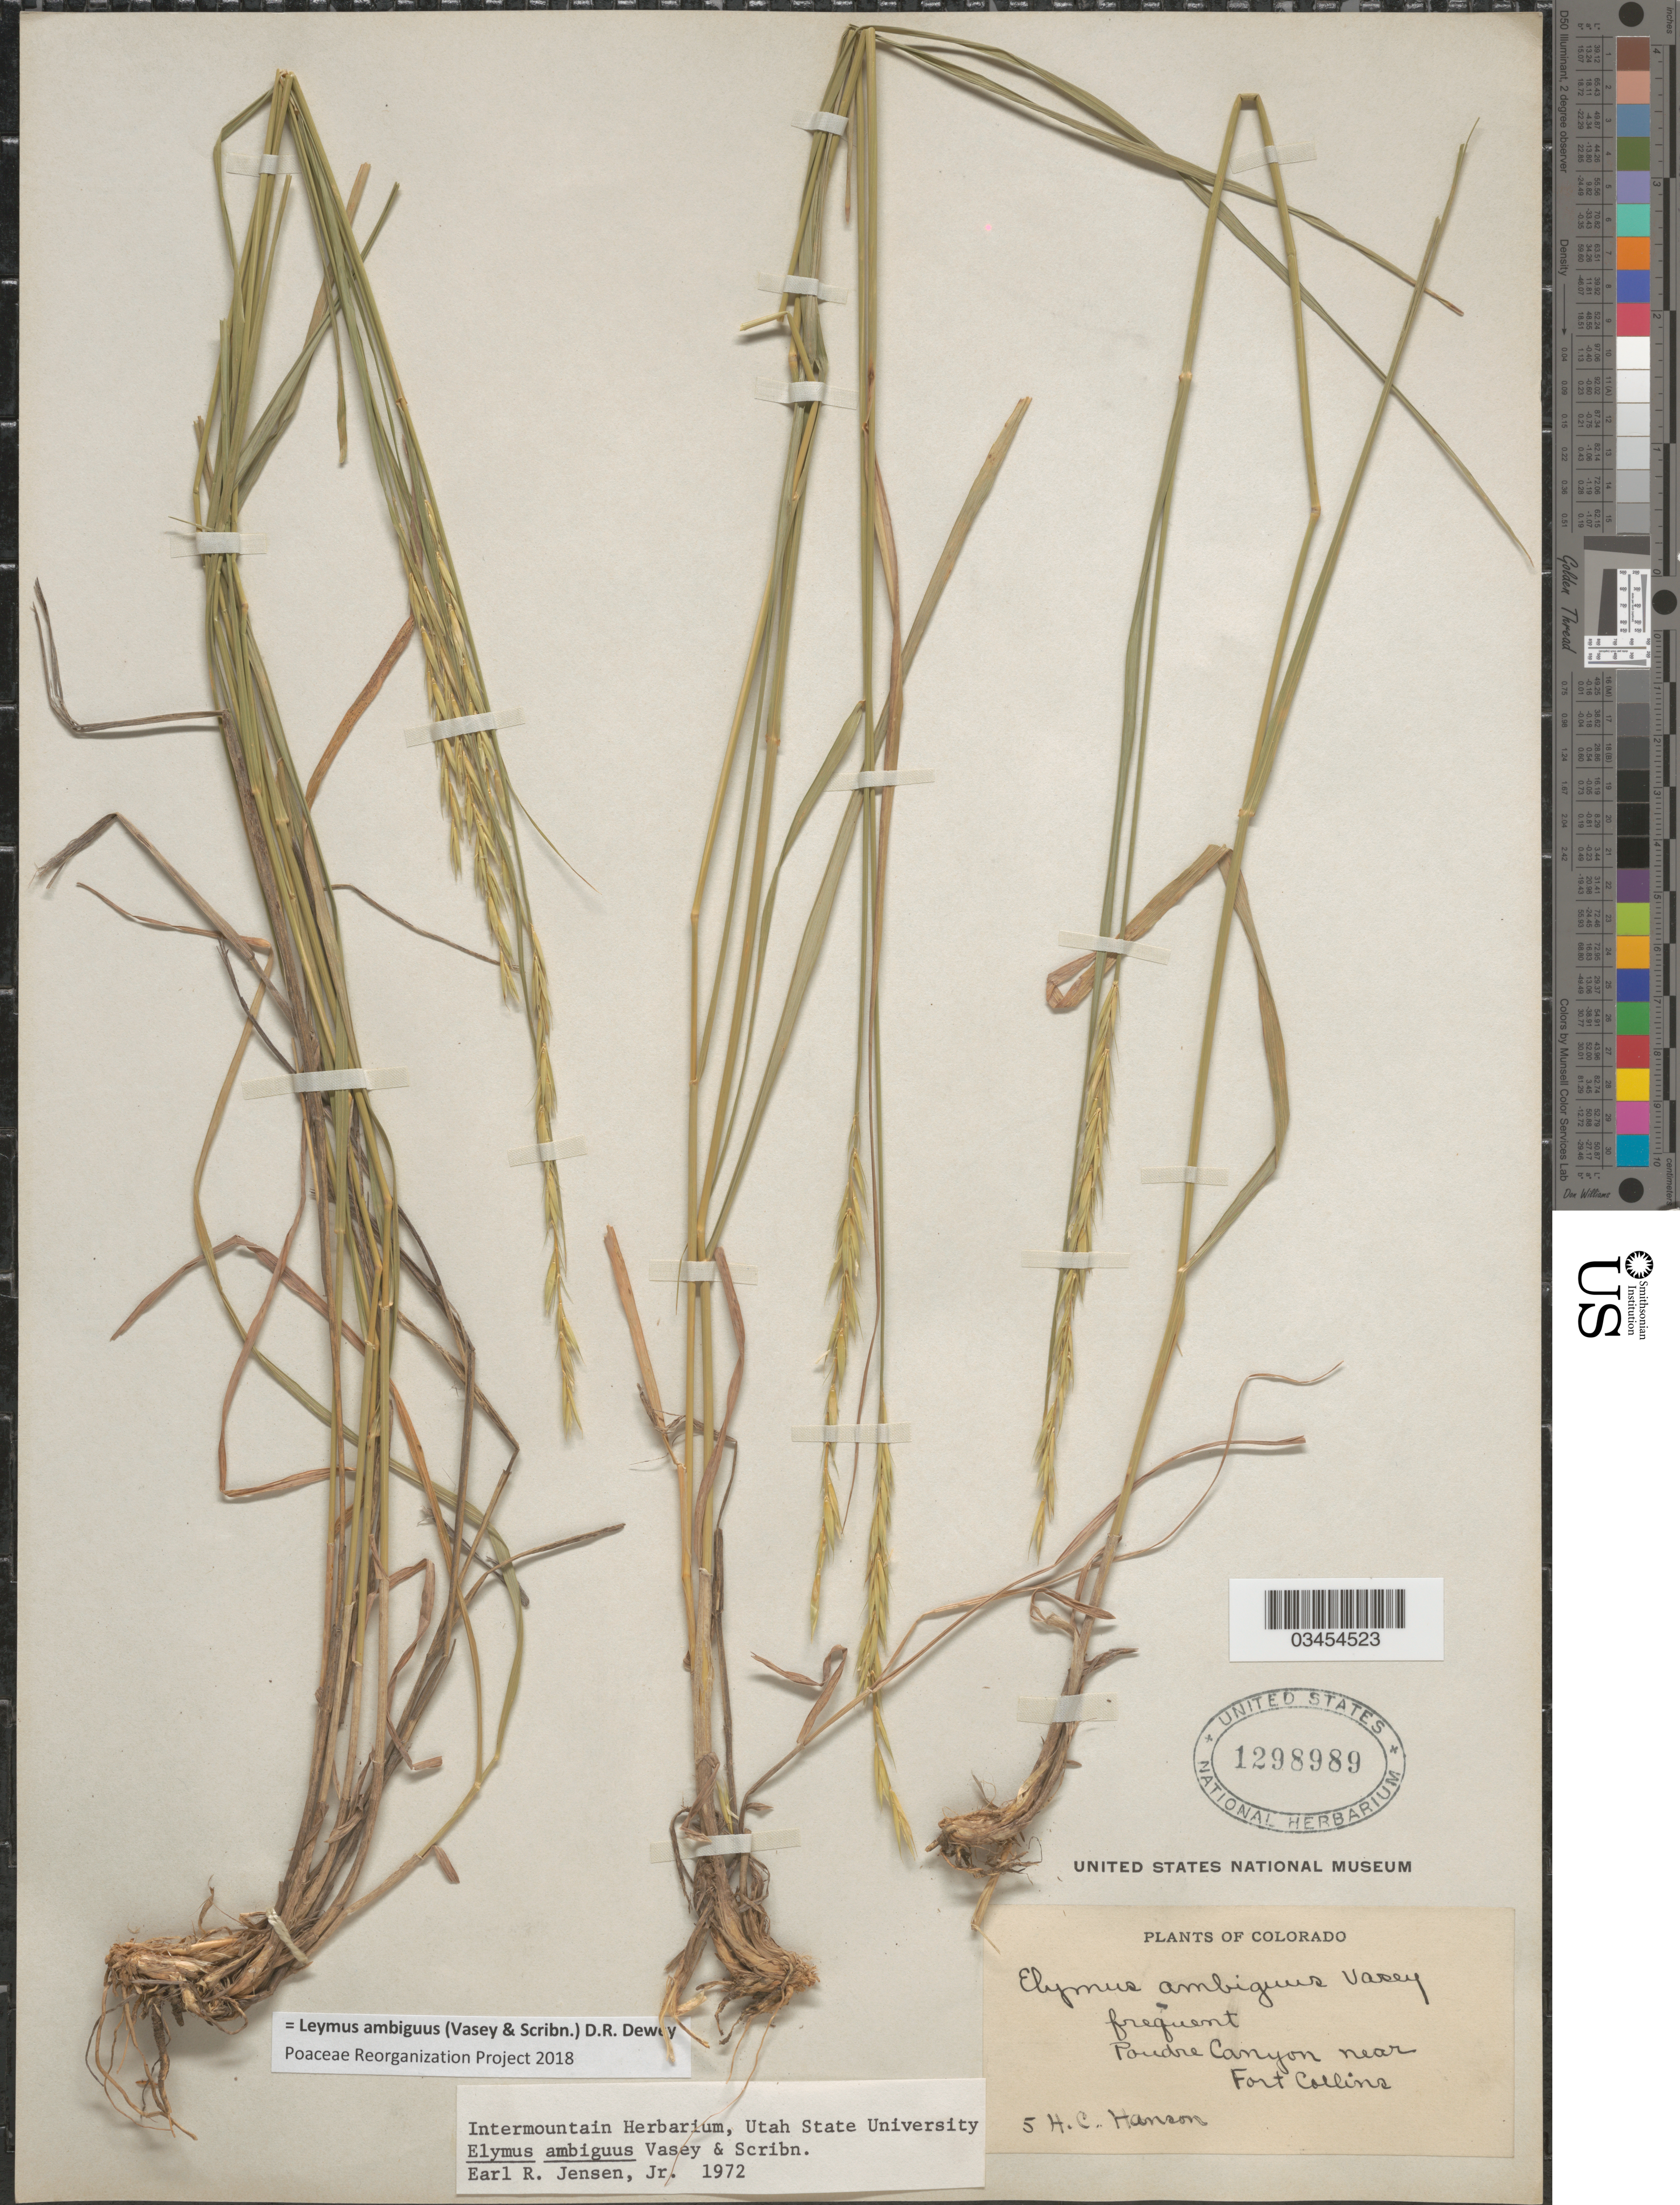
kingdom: Plantae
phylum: Tracheophyta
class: Liliopsida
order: Poales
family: Poaceae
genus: Leymus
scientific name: Leymus ambiguus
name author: (Vasey & Scribn.) Dewey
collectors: H. Hanson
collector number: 5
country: United States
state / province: Colorado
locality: Frequent. Poudre Canyon near Fort Collins.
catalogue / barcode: US 1298989